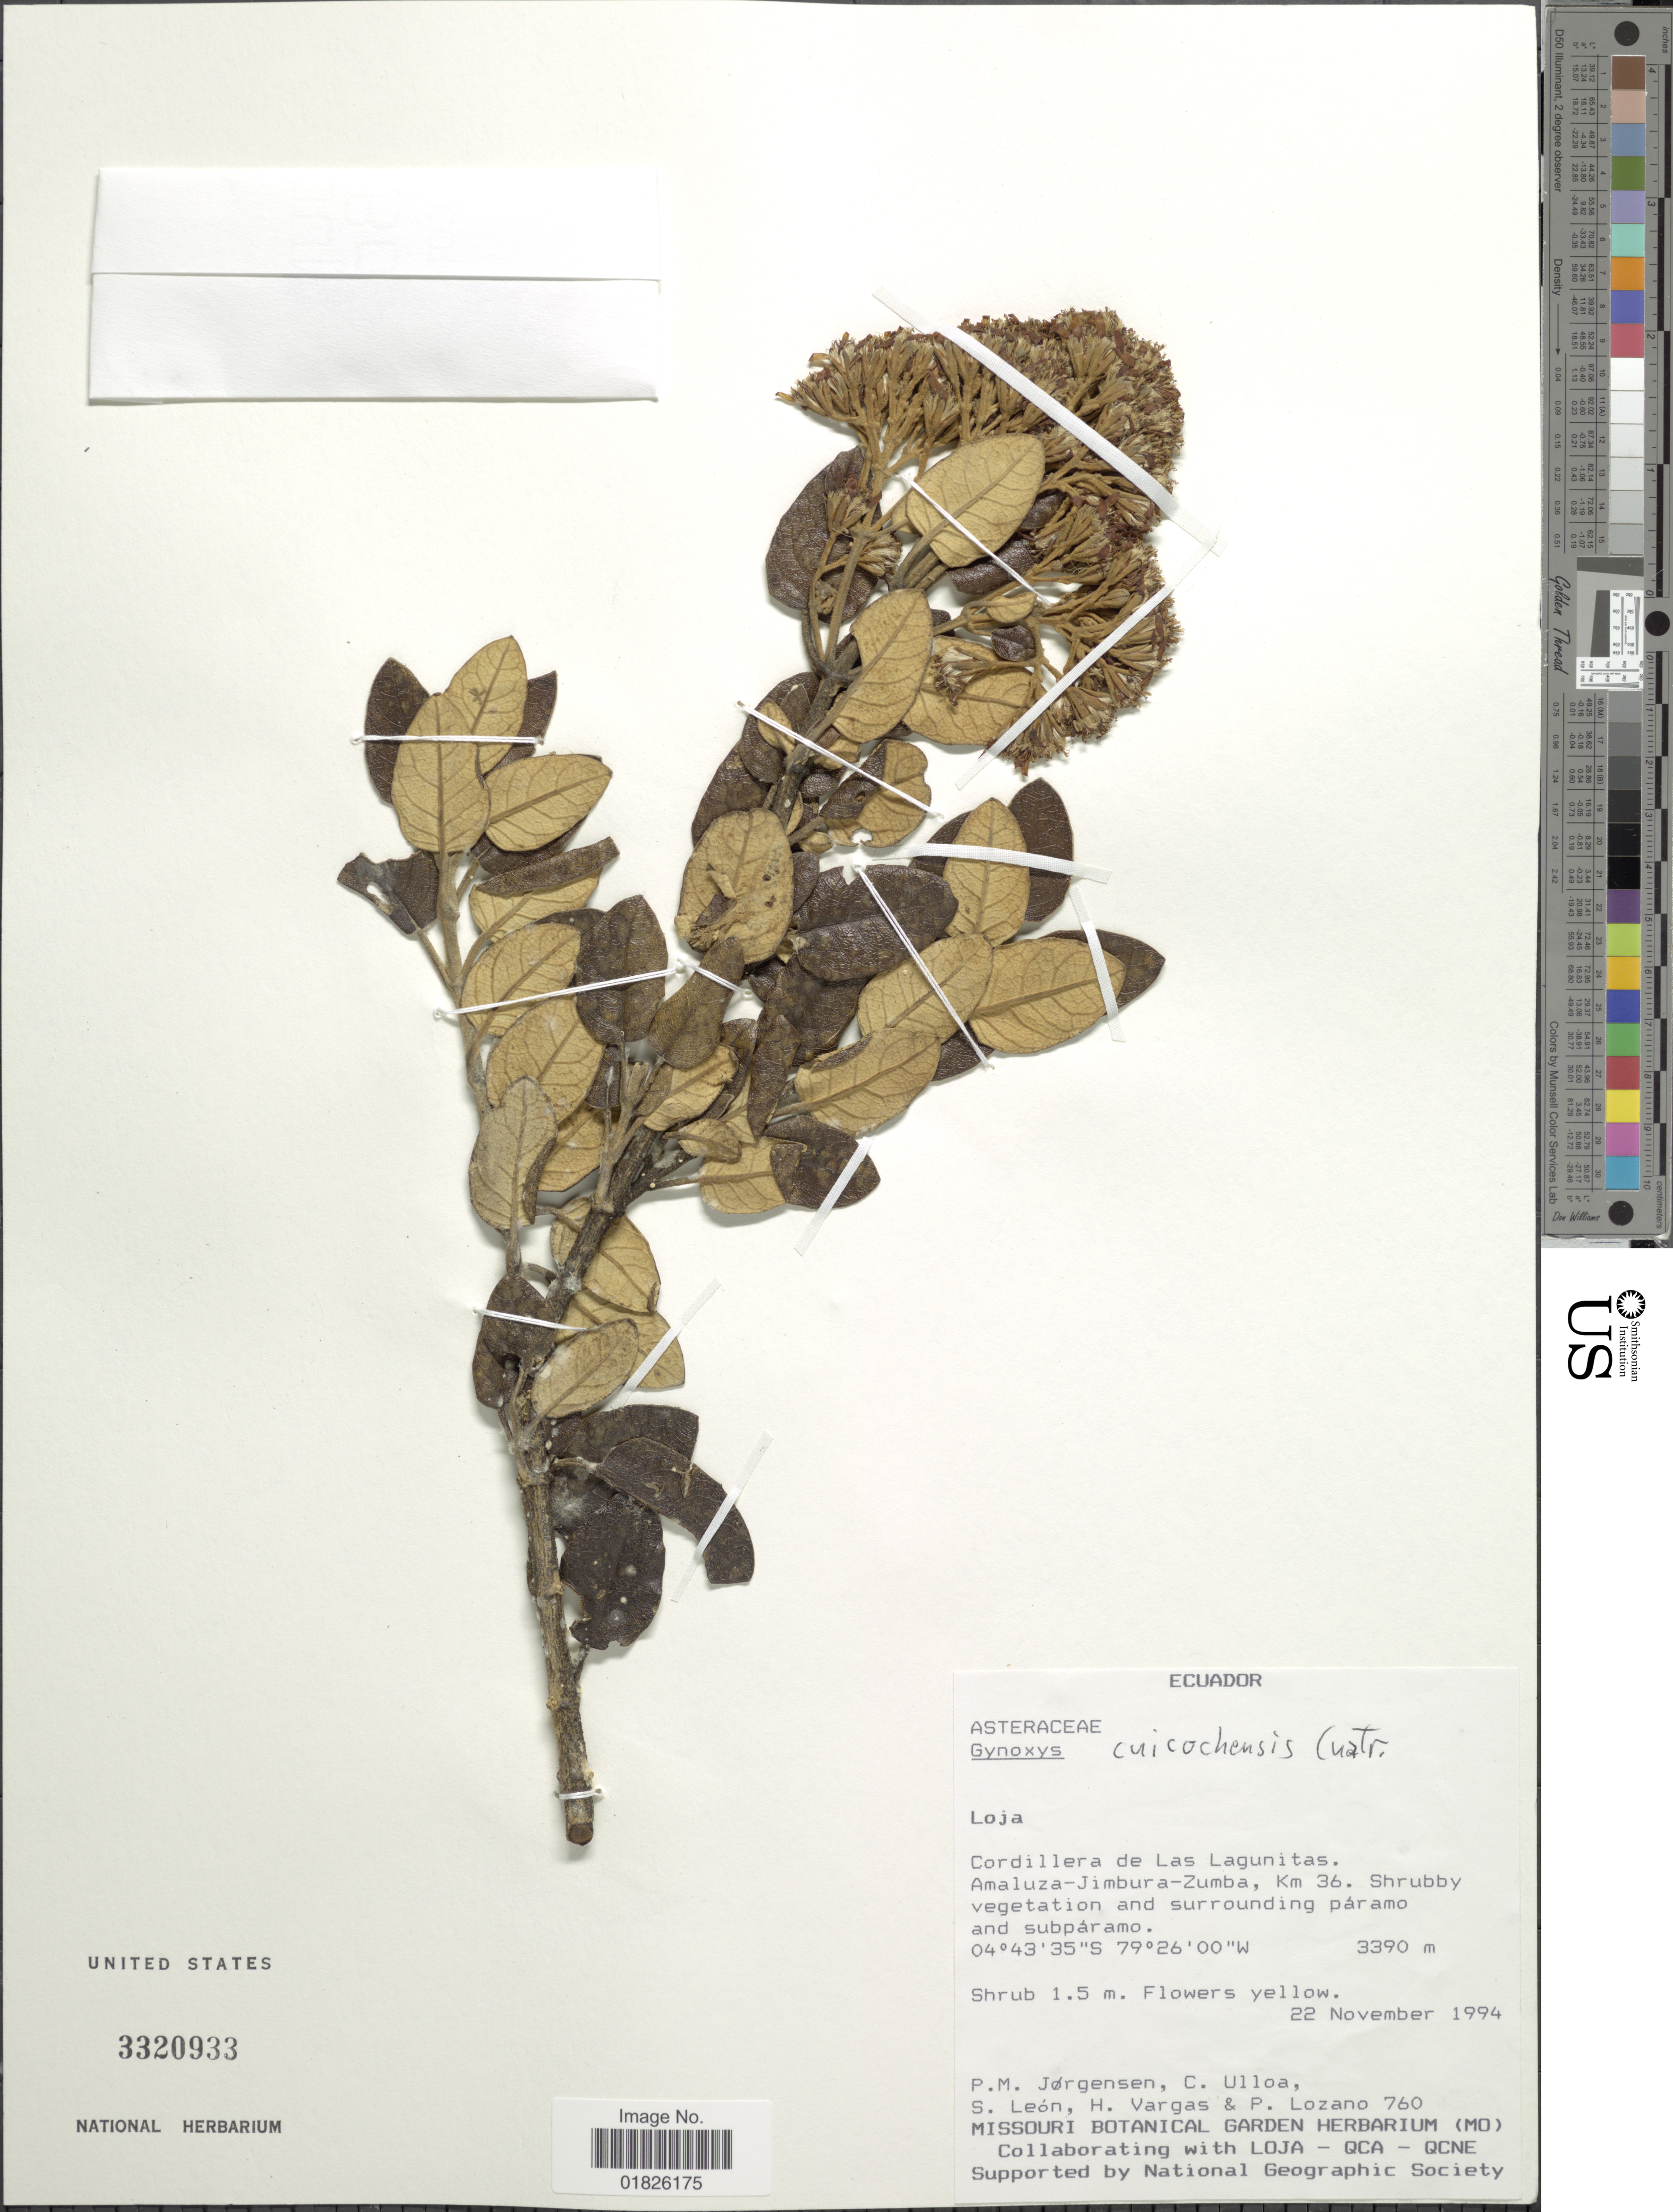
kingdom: Plantae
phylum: Tracheophyta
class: Magnoliopsida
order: Asterales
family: Asteraceae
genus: Gynoxys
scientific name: Gynoxys cuicochensis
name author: Cuatrec.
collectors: P. Jørgensen, C. Ulloa, S. León, H. Vargas & P. Lozano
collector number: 760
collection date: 1994-11-22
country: Ecuador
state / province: Loja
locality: Cordillera de Las Lagunitas. Amaluza-Jimbura-Zumba, Km 36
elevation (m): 3390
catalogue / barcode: US 3320933